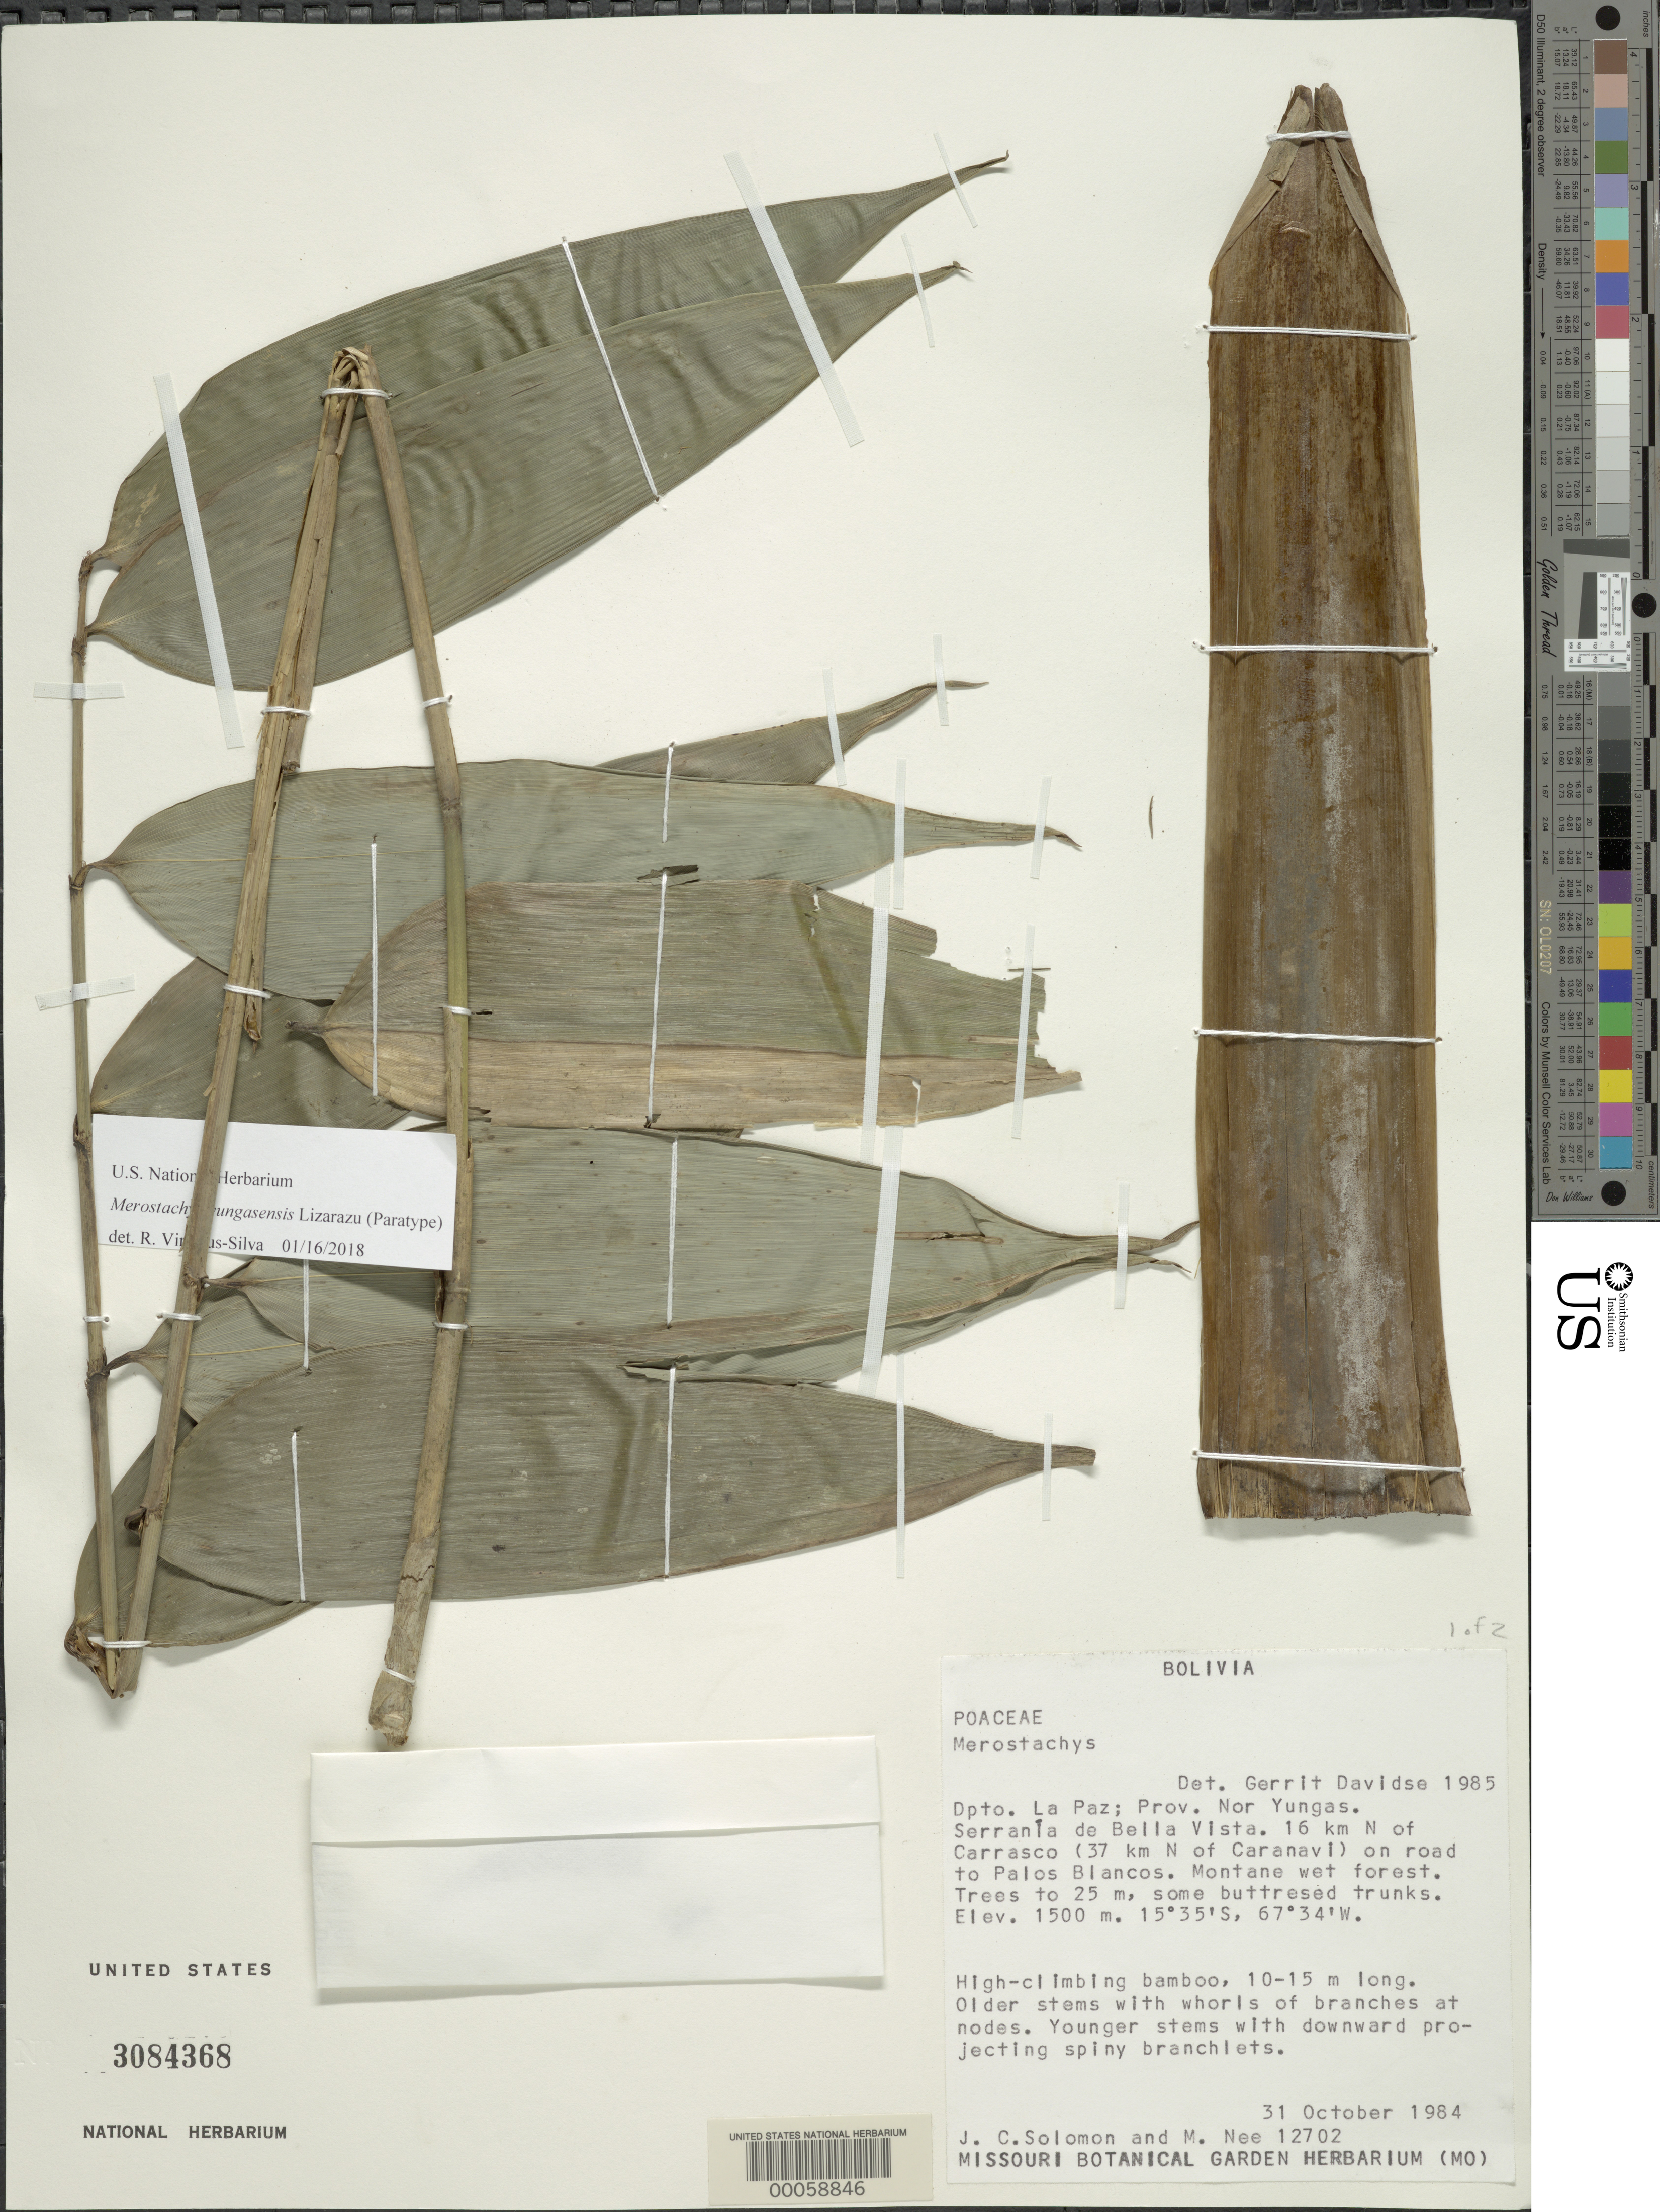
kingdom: Plantae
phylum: Tracheophyta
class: Liliopsida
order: Poales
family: Poaceae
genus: Merostachys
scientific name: Merostachys yungasensis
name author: Lizarazu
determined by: Vinicius-Silva, R.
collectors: J. C. Solomon & M. Nee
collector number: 12702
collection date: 1984-10-31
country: Bolivia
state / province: La Paz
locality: Nor Yungas. Serrania de Bella Vista, 16 km N of Carrasco (37 km N of Caranavi) on road to Palos Blancos.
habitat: Montane wet forest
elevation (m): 1500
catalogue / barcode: US 3084368